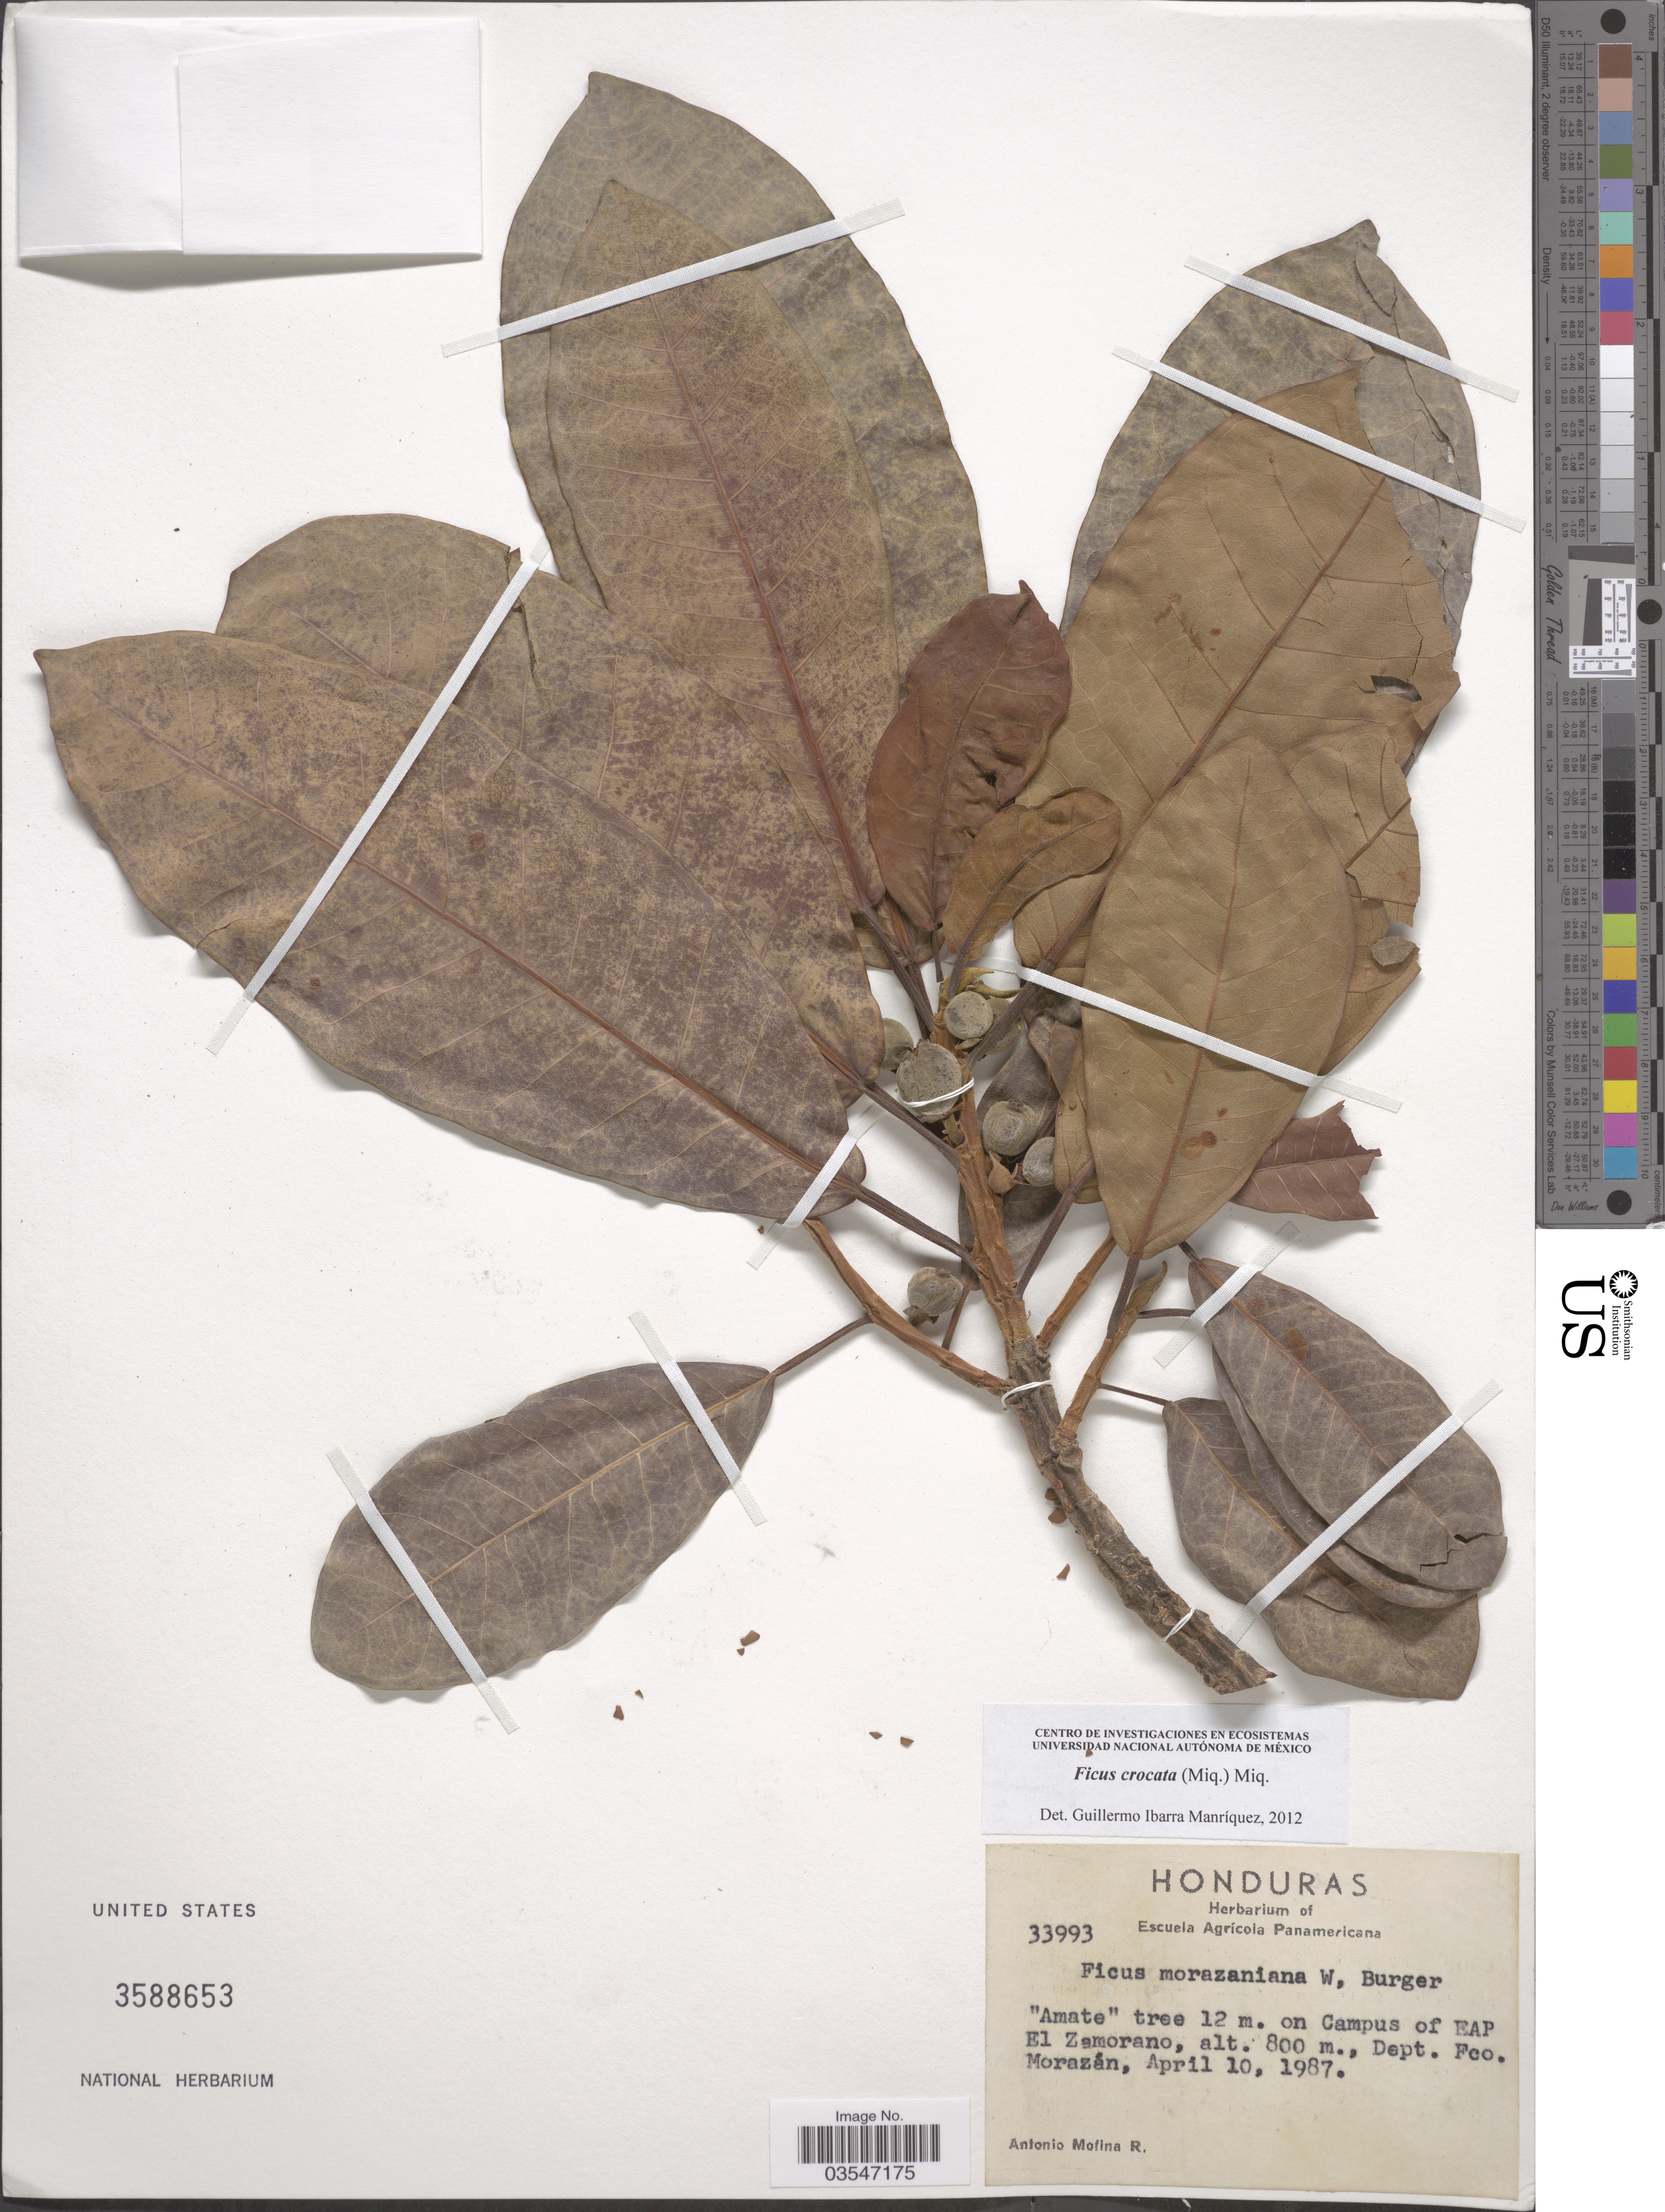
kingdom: Plantae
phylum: Tracheophyta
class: Magnoliopsida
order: Rosales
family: Moraceae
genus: Ficus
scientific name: Ficus crocata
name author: (Miq.) Miq.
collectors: A. Molina R.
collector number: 33993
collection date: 1987-04-10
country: Honduras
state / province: Fco. Morazán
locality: Campus of EAP El Zamorano. Dept. Fco. Morazán.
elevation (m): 800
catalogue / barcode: US 3588653